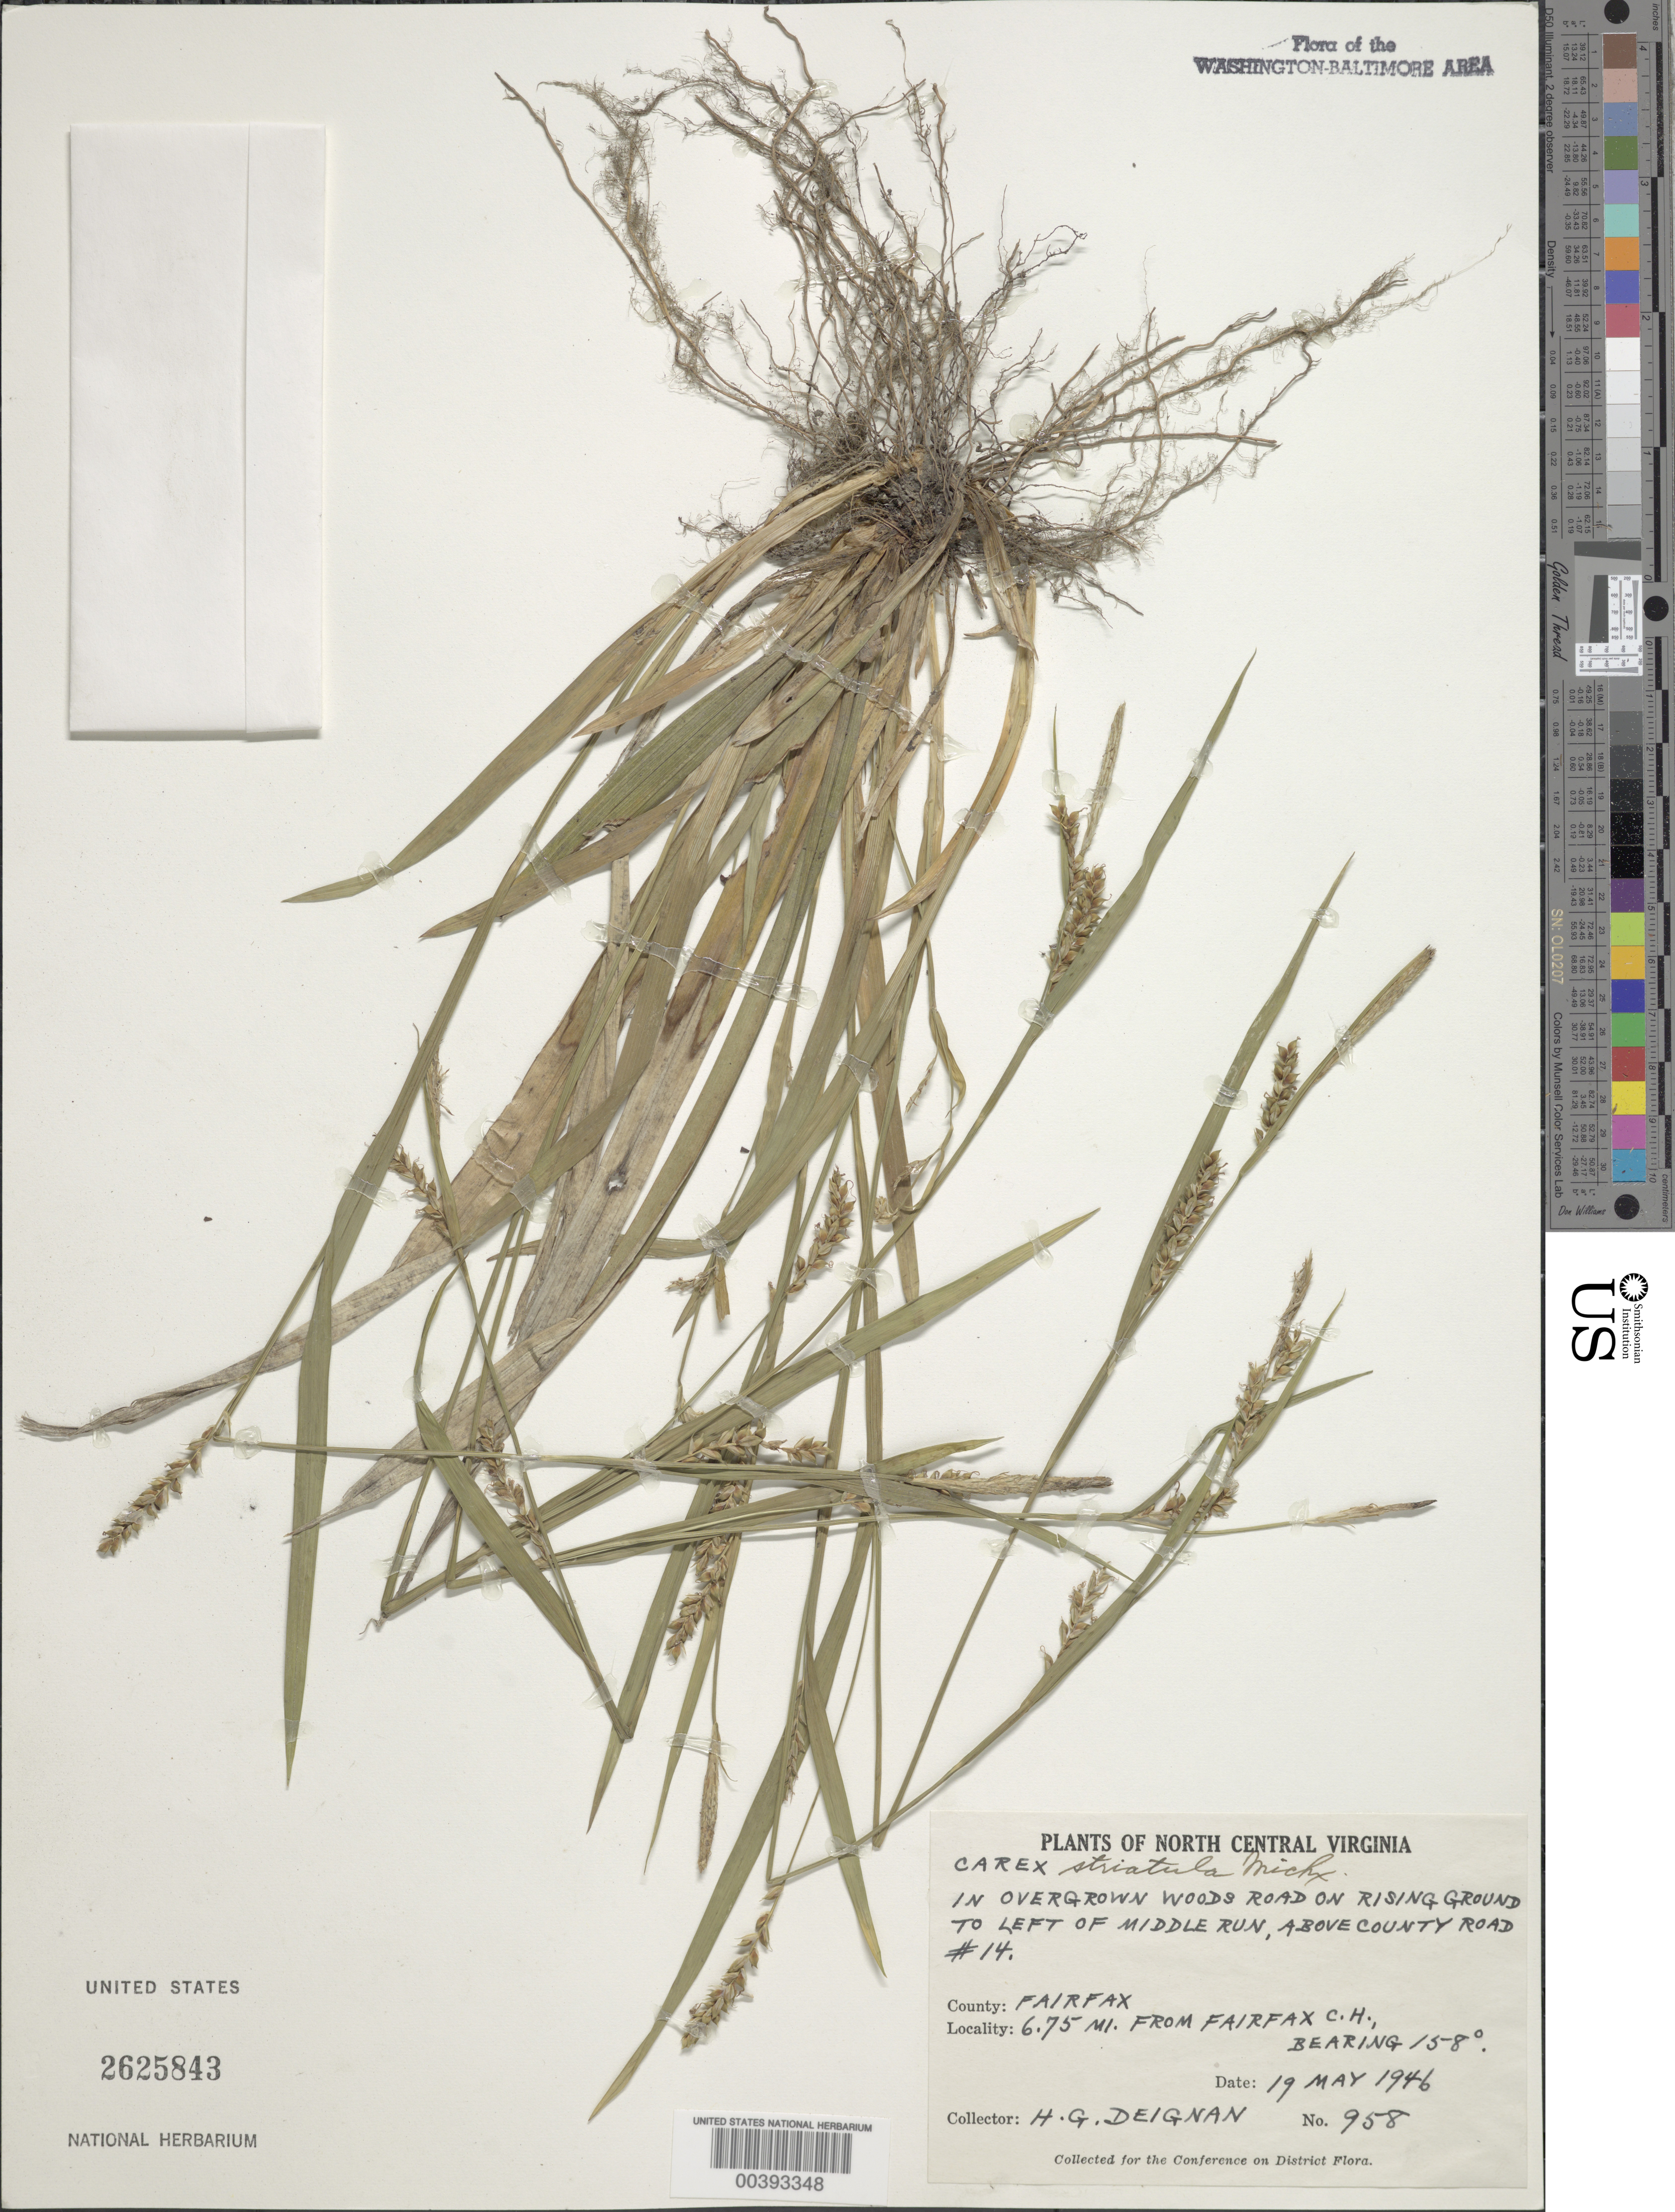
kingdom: Plantae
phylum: Tracheophyta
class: Liliopsida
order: Poales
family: Cyperaceae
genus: Carex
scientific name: Carex striatula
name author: Michx.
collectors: H. Deignan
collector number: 958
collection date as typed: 19 May 1946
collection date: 1946-05-19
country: United States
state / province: Virginia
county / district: Fairfax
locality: Left of Middle Run, above County Road #14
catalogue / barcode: US 2625843